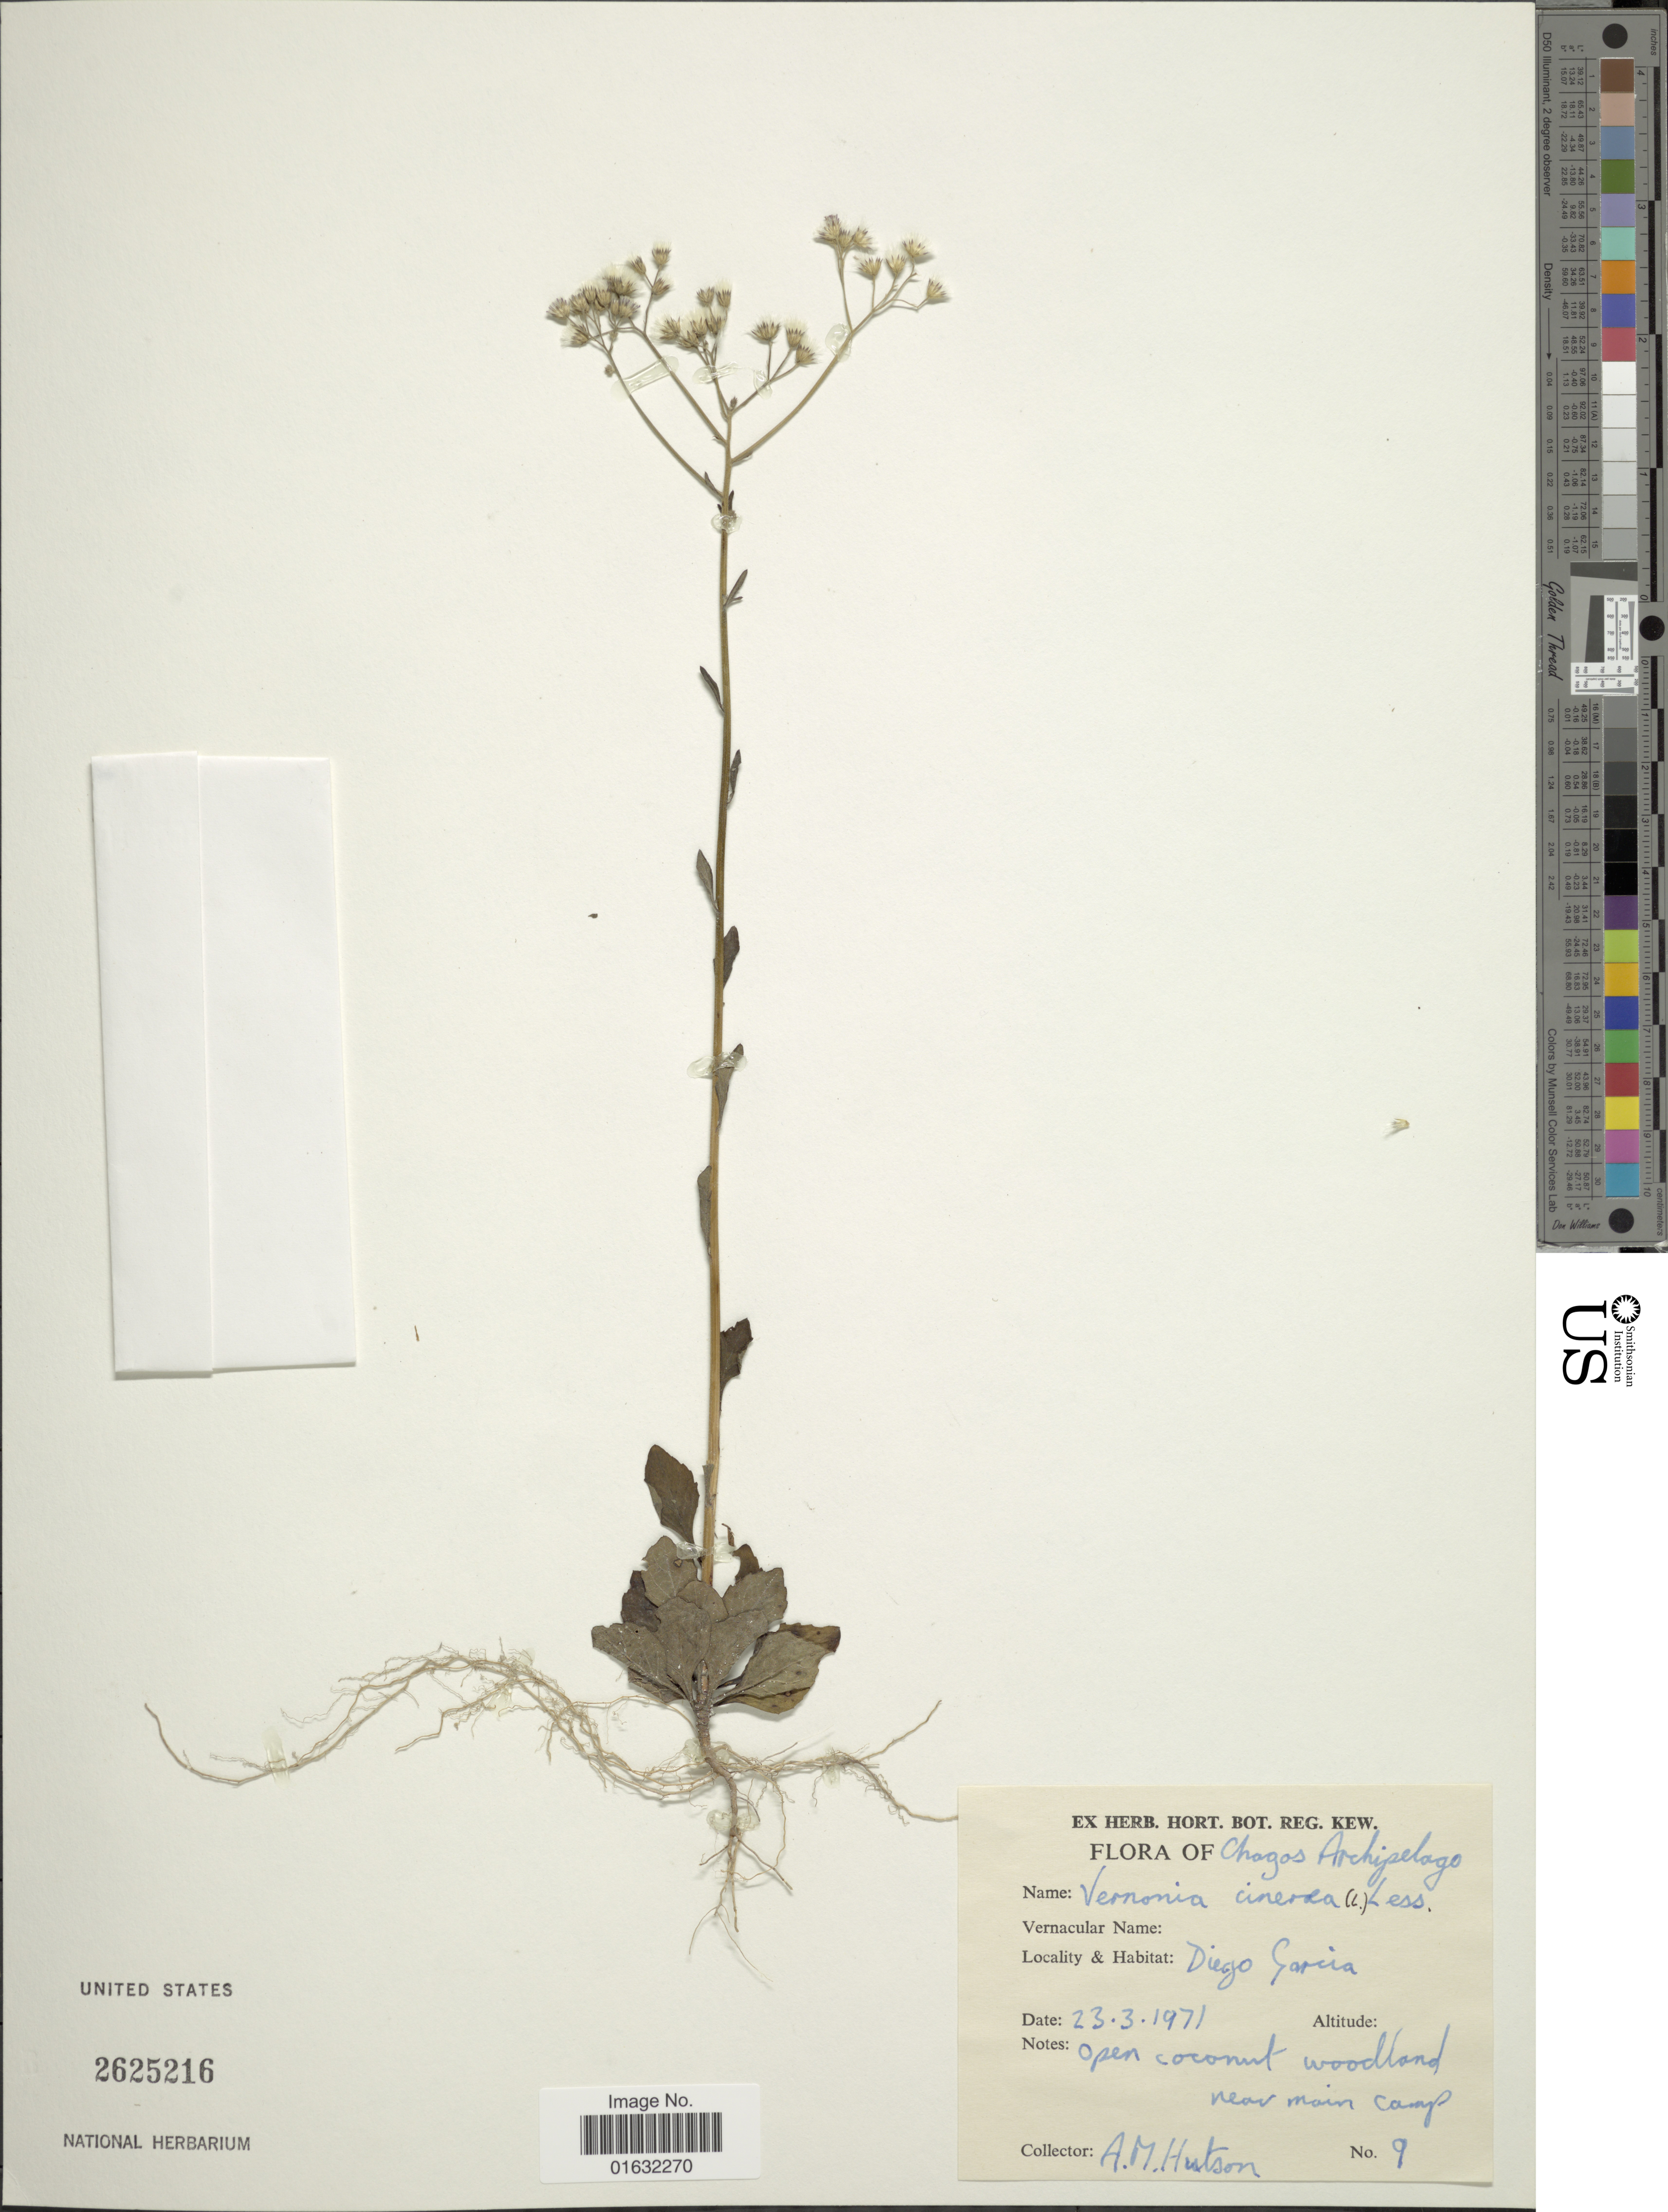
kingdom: Plantae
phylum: Tracheophyta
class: Magnoliopsida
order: Asterales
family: Asteraceae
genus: Cyanthillium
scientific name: Cyanthillium cinereum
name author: (L.) H. Rob.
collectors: A. Hutson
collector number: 9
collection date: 1971-03-23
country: British Indian Ocean Territory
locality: Chagos Archipelago, Diego Garcia, near Main Camp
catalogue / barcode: US 2625216